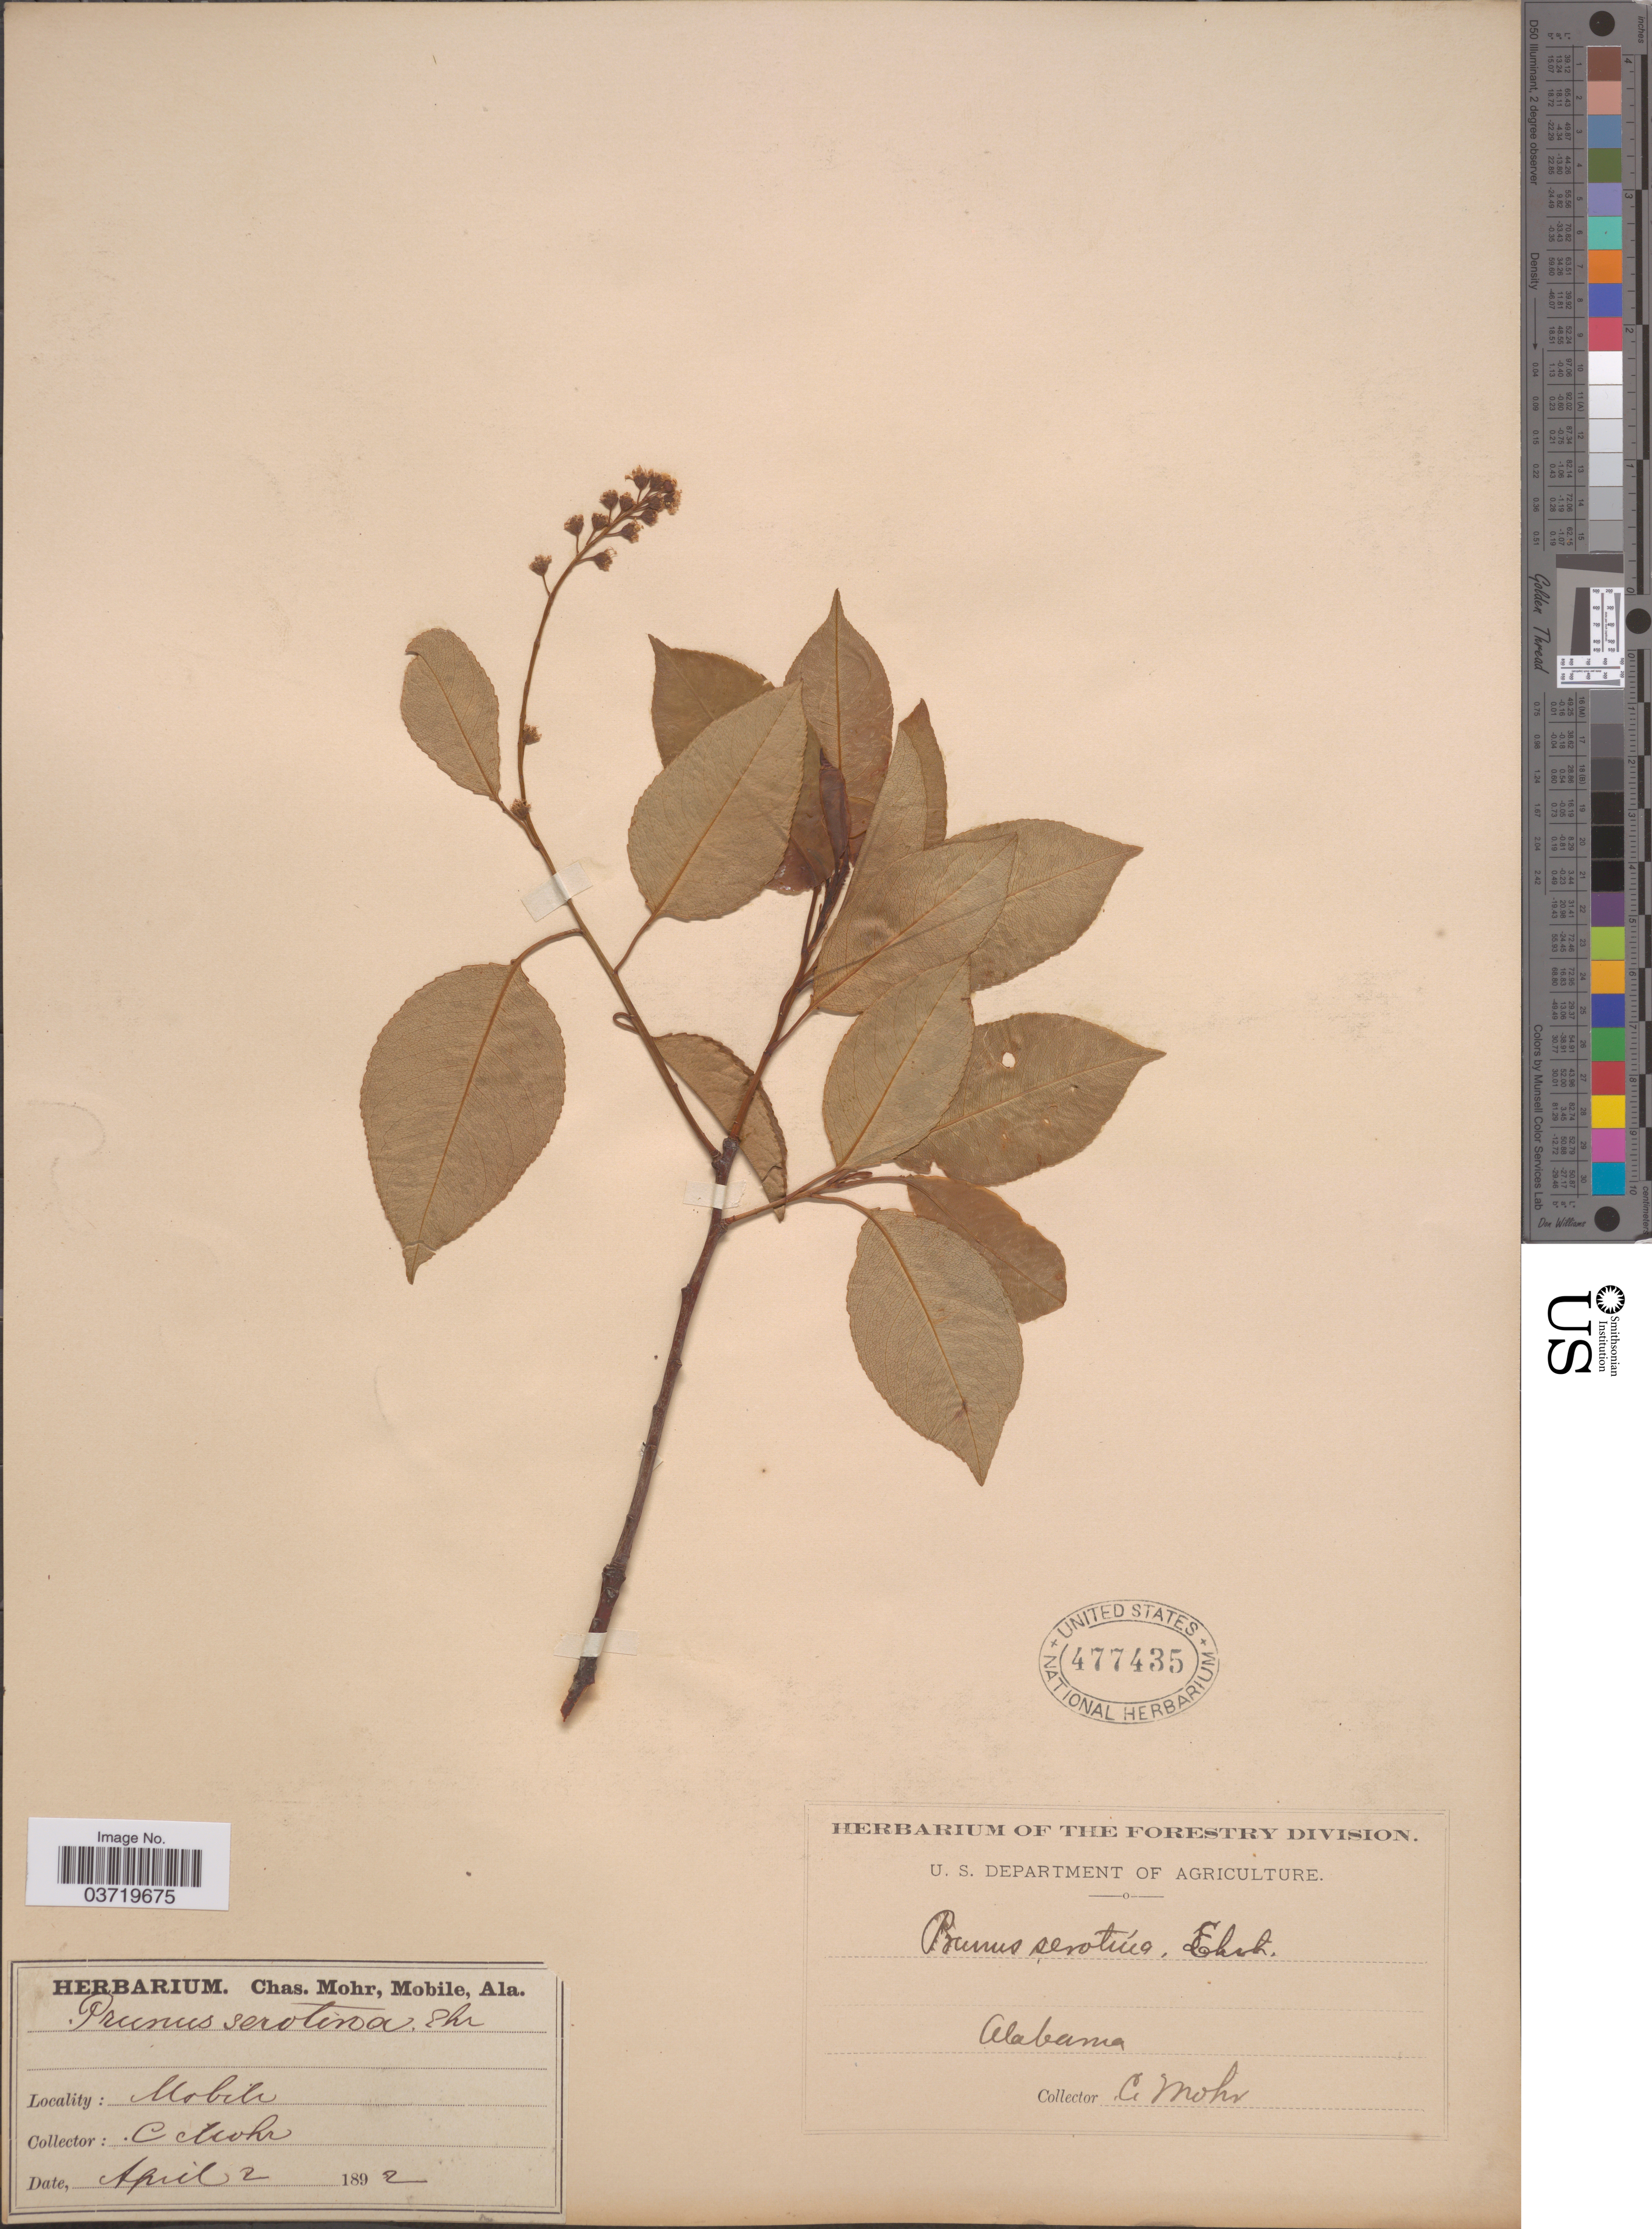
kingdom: Plantae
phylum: Tracheophyta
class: Magnoliopsida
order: Rosales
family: Rosaceae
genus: Prunus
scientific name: Prunus serotina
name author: Ehrh.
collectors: Mohr, C. T. (herbarium)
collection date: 1892-04-02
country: United States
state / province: Alabama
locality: Mobile.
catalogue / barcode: US 477435